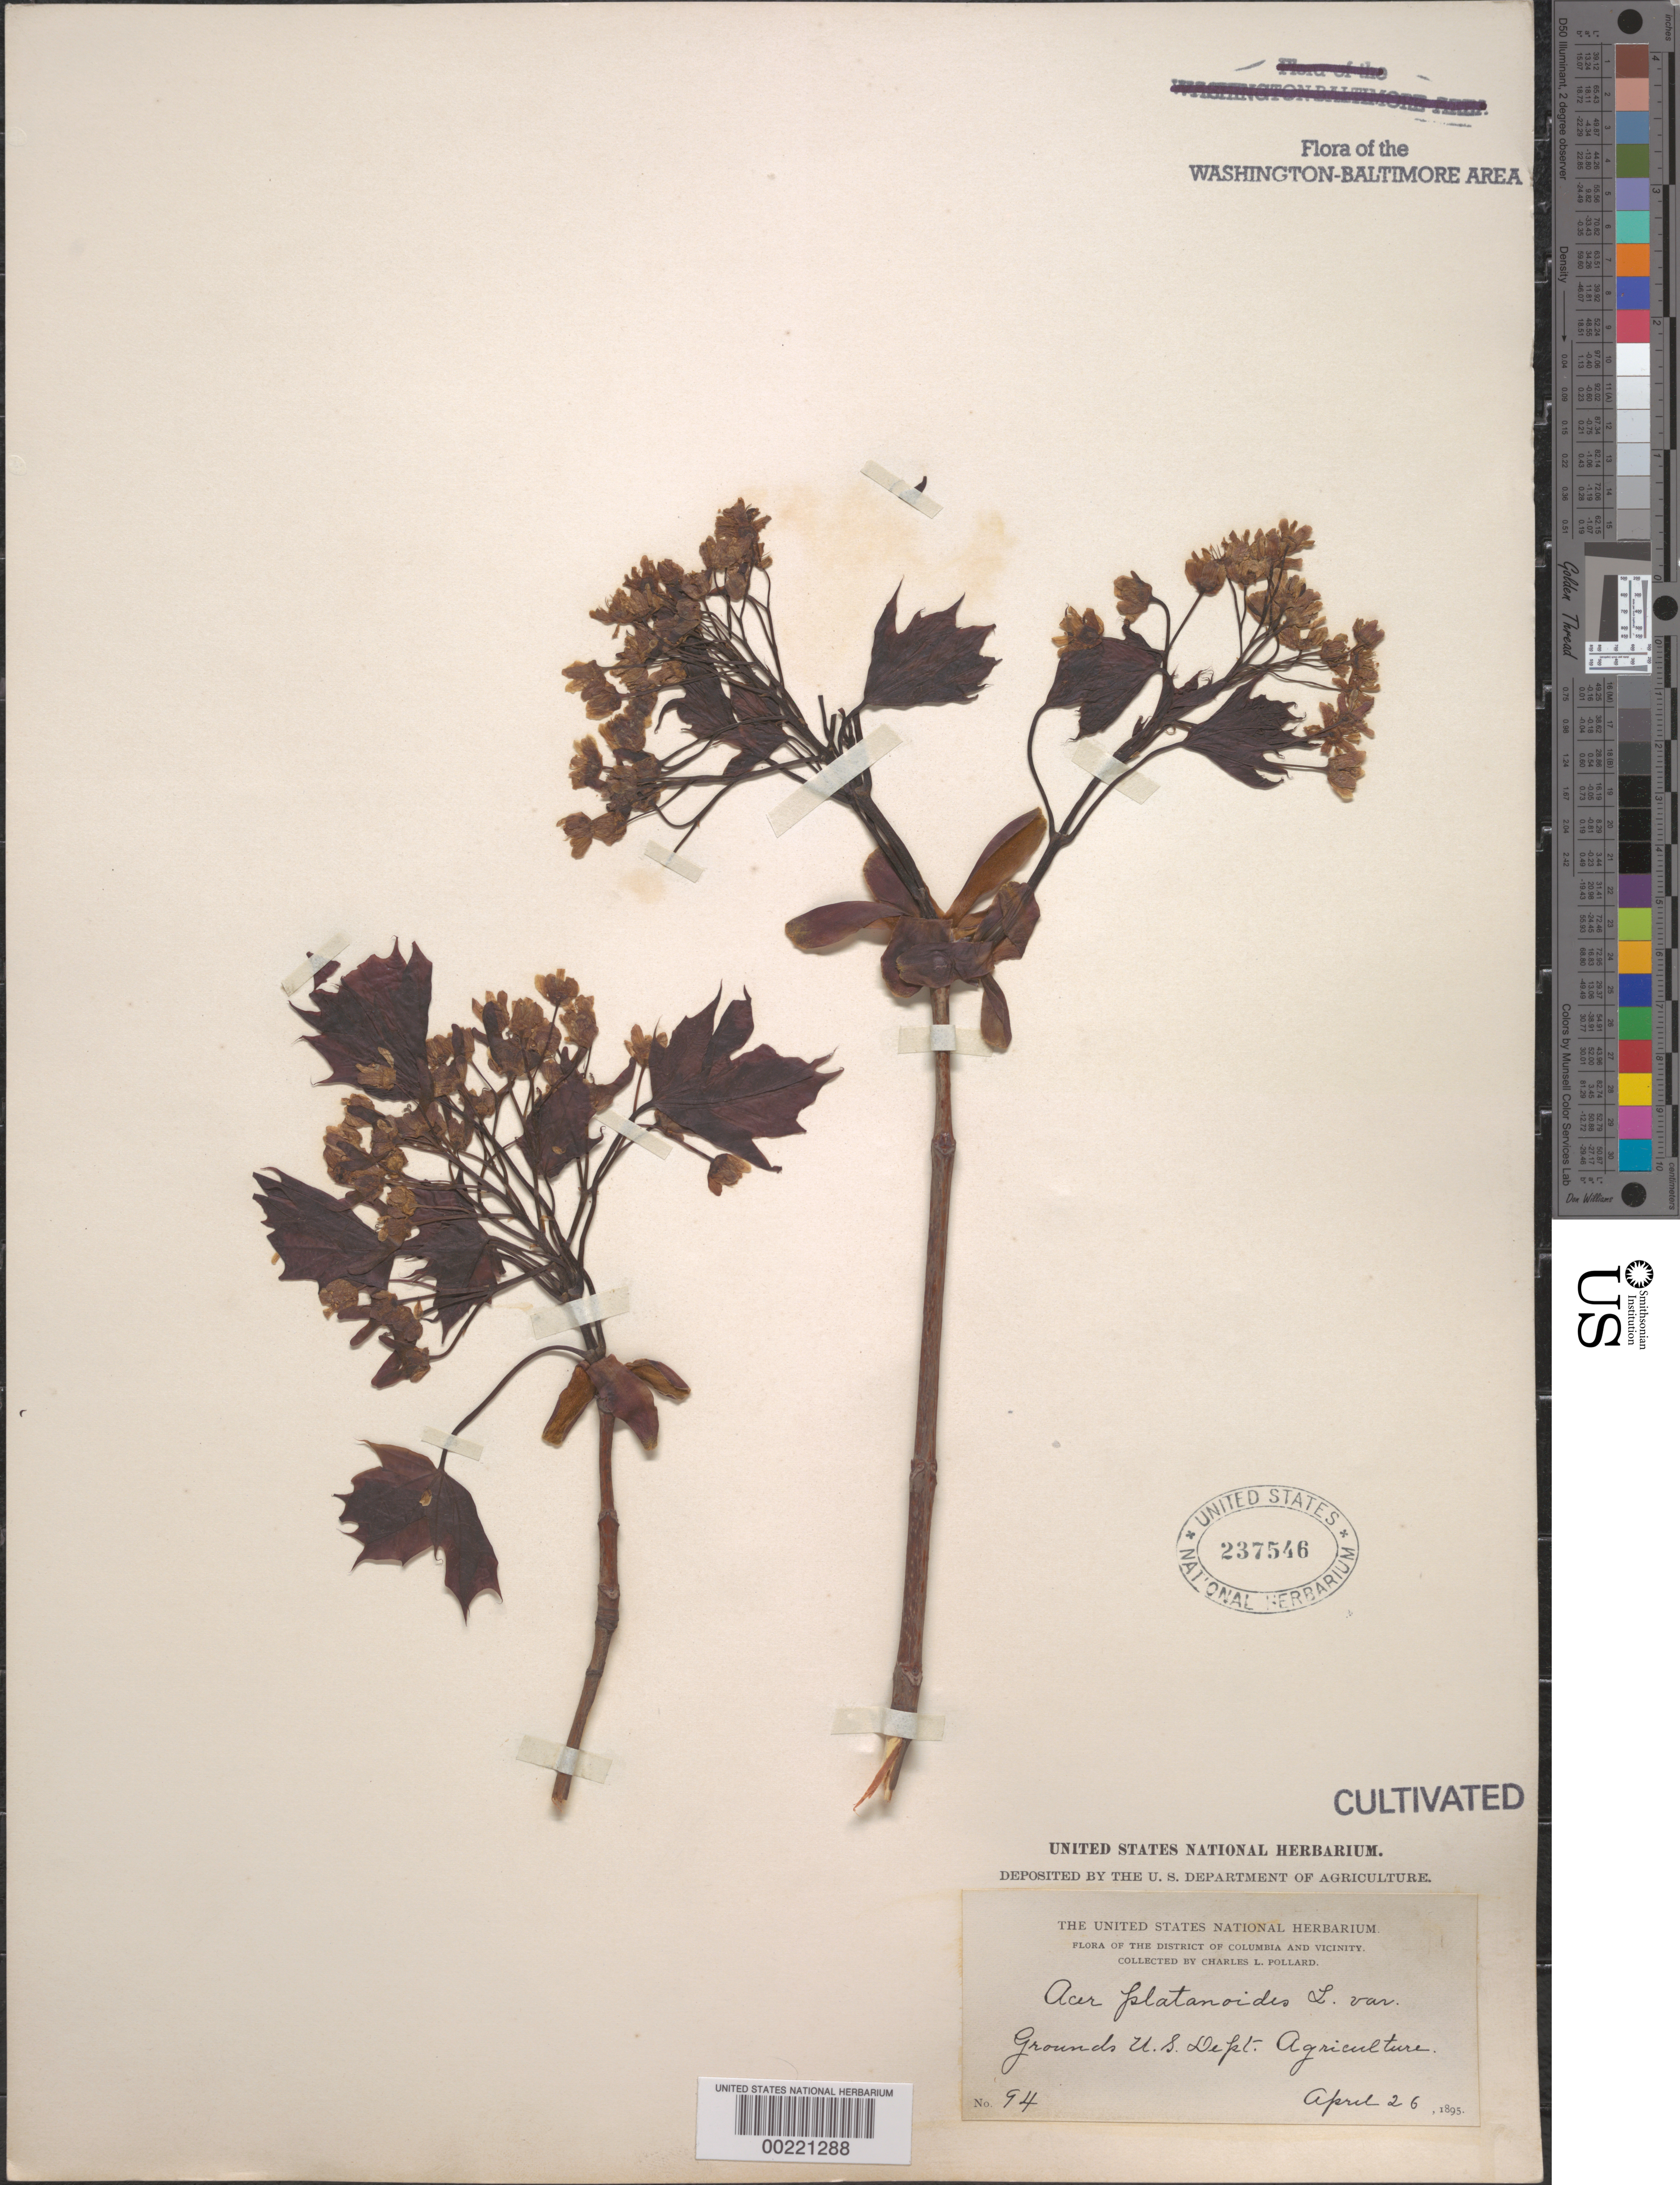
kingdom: Plantae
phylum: Tracheophyta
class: Magnoliopsida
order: Sapindales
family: Sapindaceae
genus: Acer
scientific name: Acer platanoides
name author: L.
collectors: C. L. Pollard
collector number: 94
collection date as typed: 26 Apr 1895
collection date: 1895-04-26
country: United States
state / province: District of Columbia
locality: Department of Agriculture grounds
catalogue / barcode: US 237546